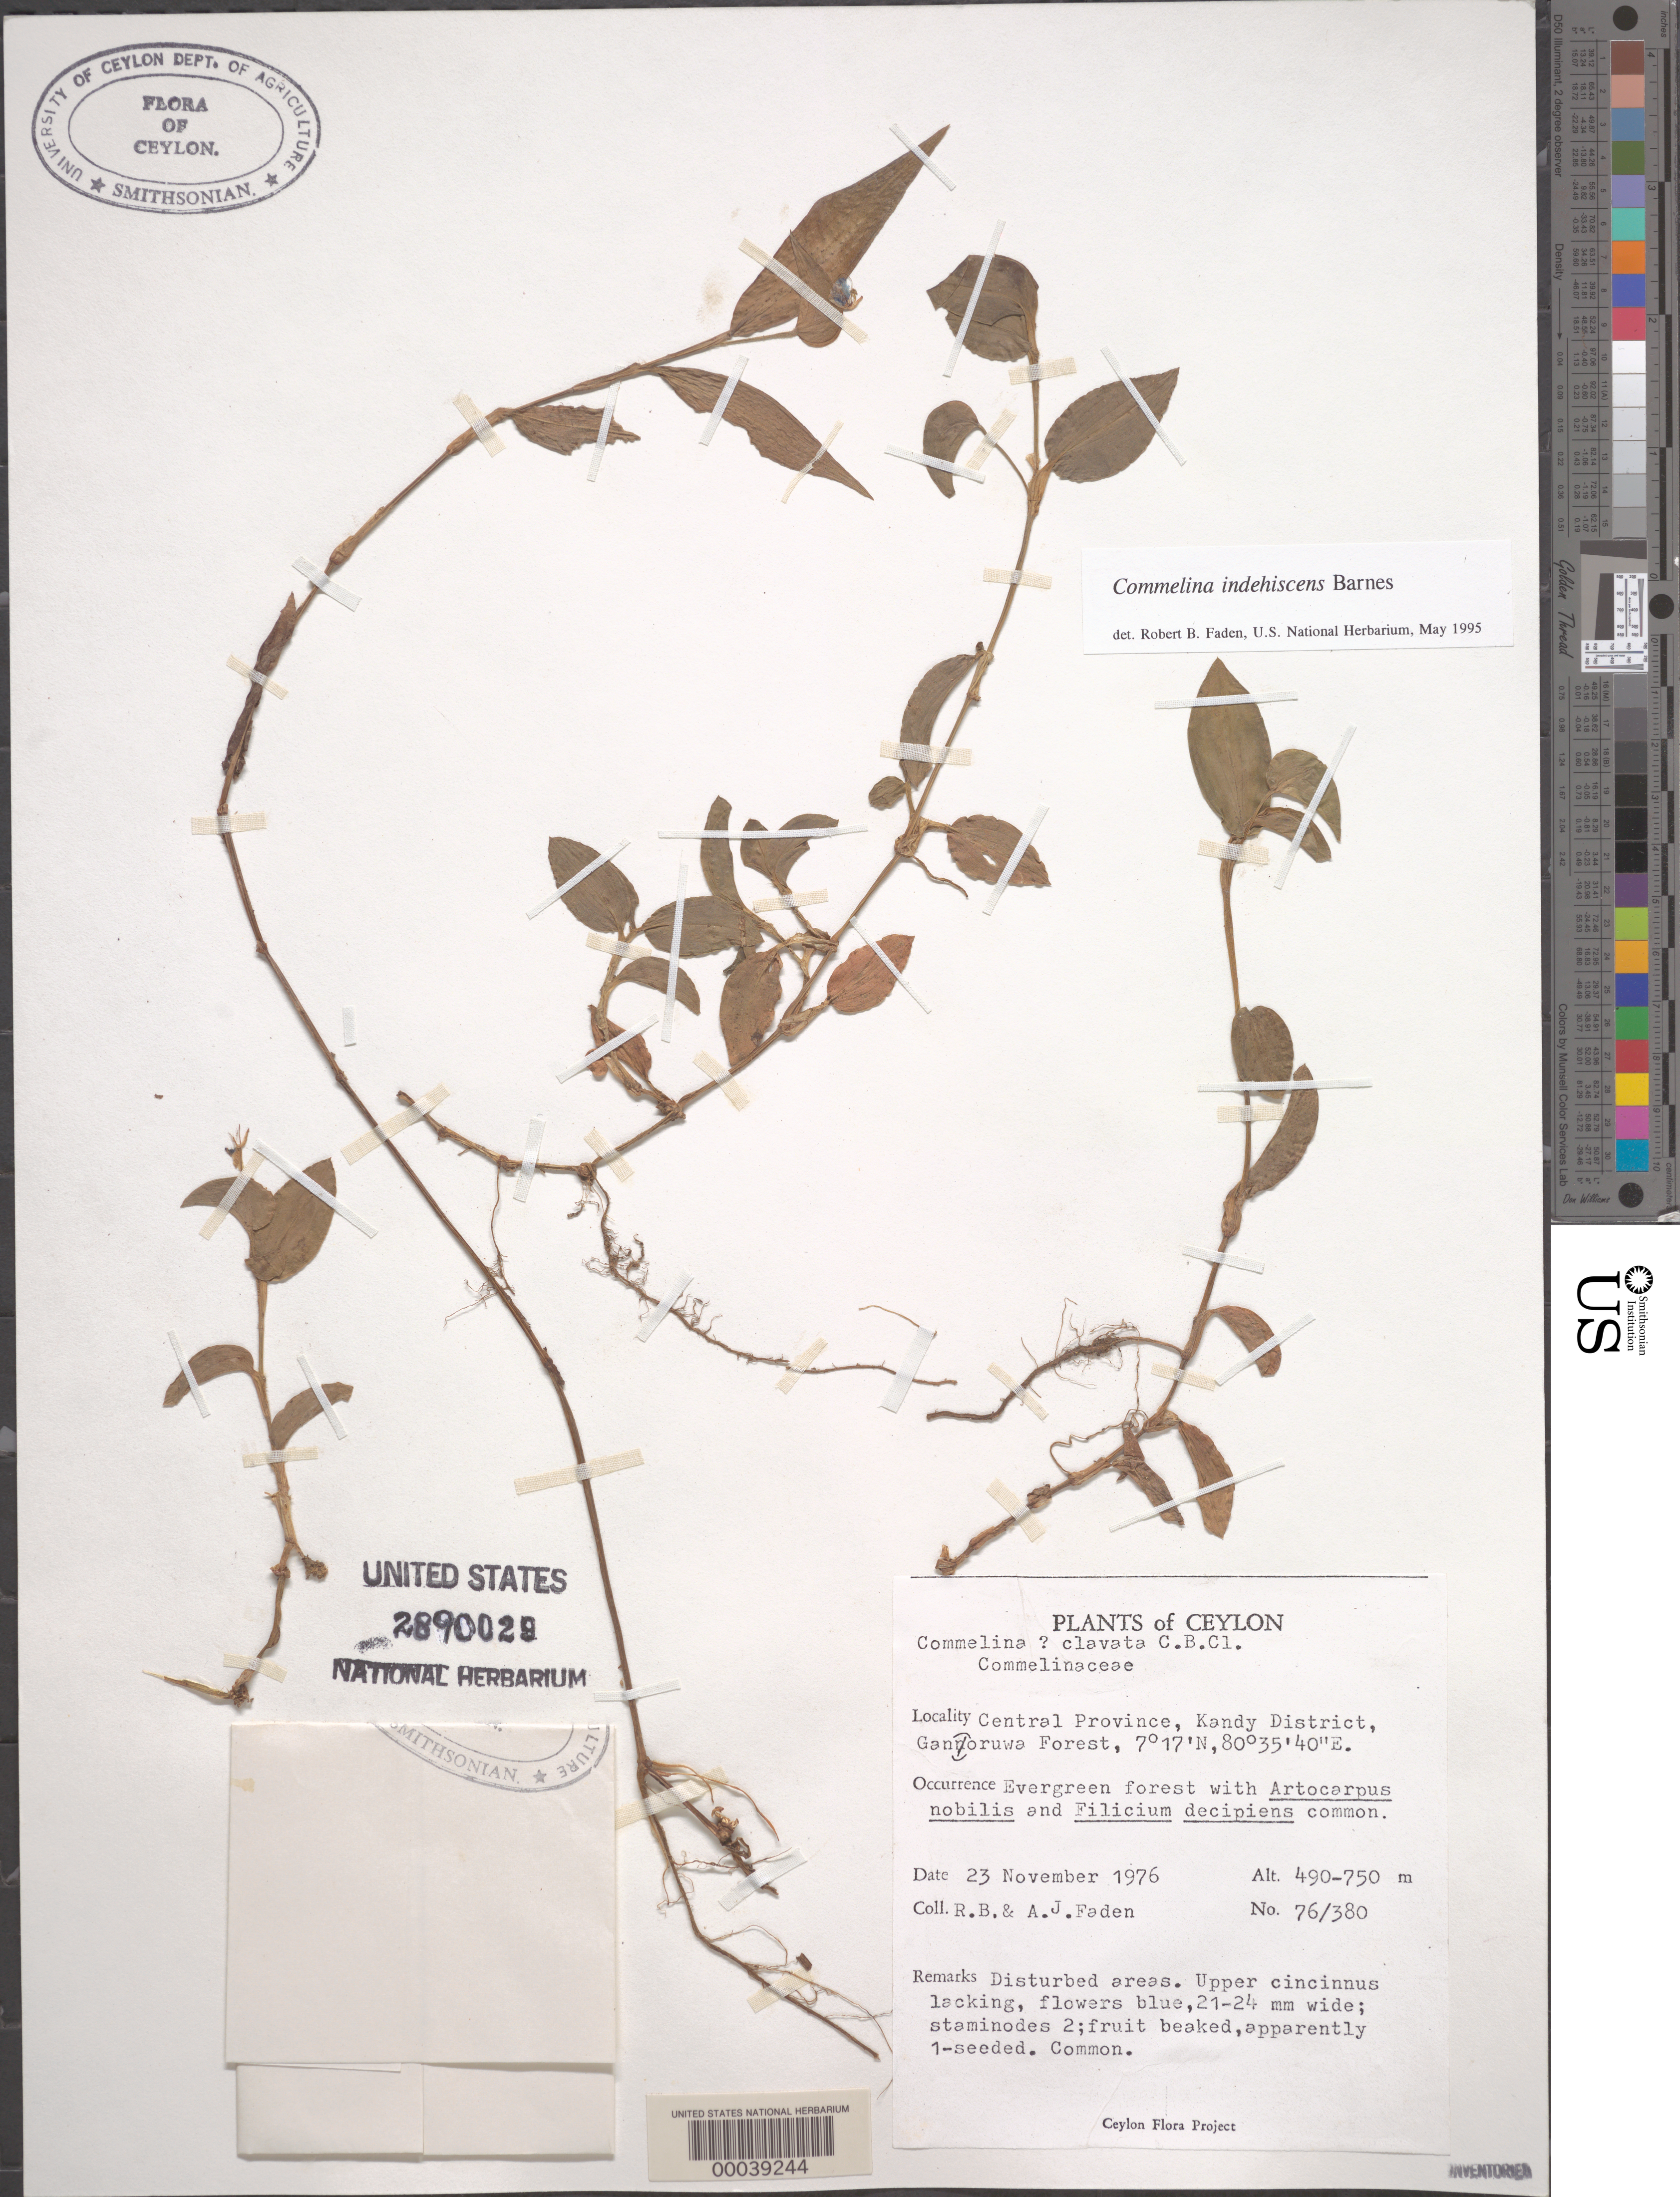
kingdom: Plantae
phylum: Tracheophyta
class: Liliopsida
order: Commelinales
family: Commelinaceae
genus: Commelina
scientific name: Commelina indehiscens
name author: E. Barnes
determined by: Faden, Robert B., (US), Smithsonian Institution - National Museum of Natural History (UNITED STATES)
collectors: R. B. Faden & A. J. Faden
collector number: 76/380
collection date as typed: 23 Nov 1976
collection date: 1976-11-23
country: Sri Lanka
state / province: Central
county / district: Kandy Dist.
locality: Ganoruwa forest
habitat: Evergreen forest, disturbed areas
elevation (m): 490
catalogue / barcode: US 2890029